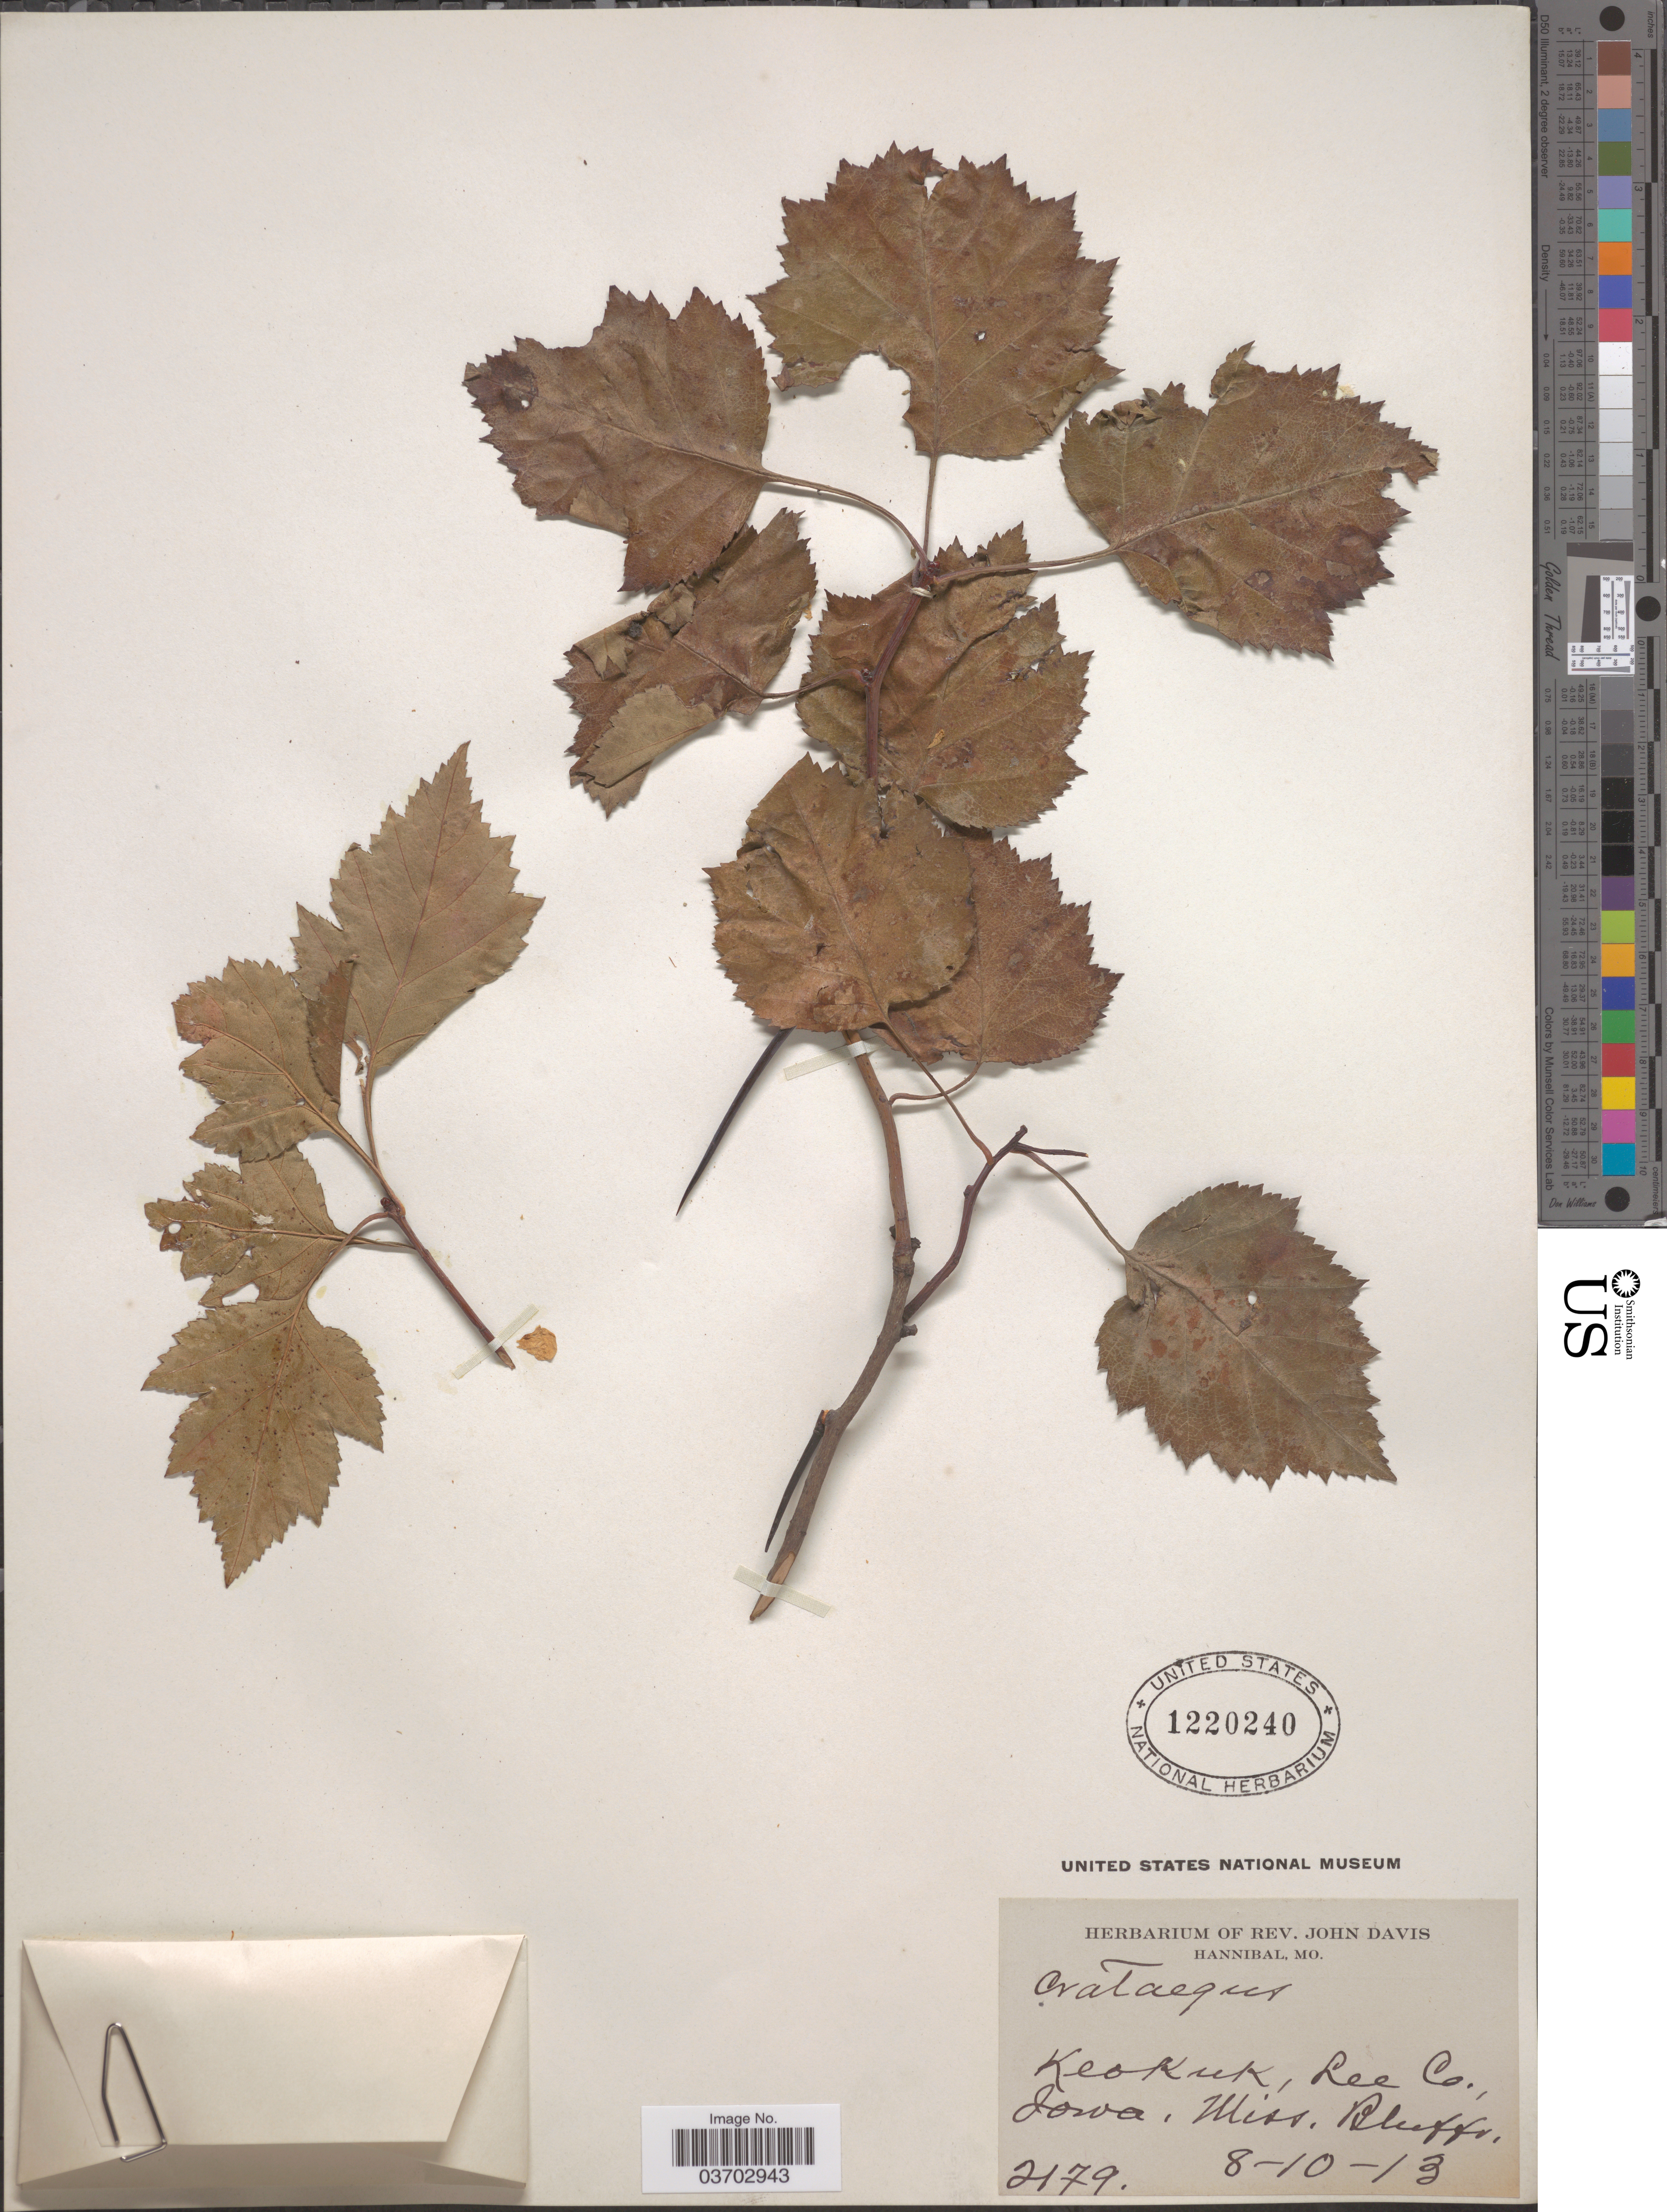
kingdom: Plantae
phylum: Tracheophyta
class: Magnoliopsida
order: Rosales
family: Rosaceae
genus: Crataegus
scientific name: Crataegus sp.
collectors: ex herb. Rev. John Davis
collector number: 2179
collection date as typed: Transcribed d/m/y: 10/8/13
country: United States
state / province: Iowa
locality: Keokuk, Lee Co., Miss. Bluffs.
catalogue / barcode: US 1220240